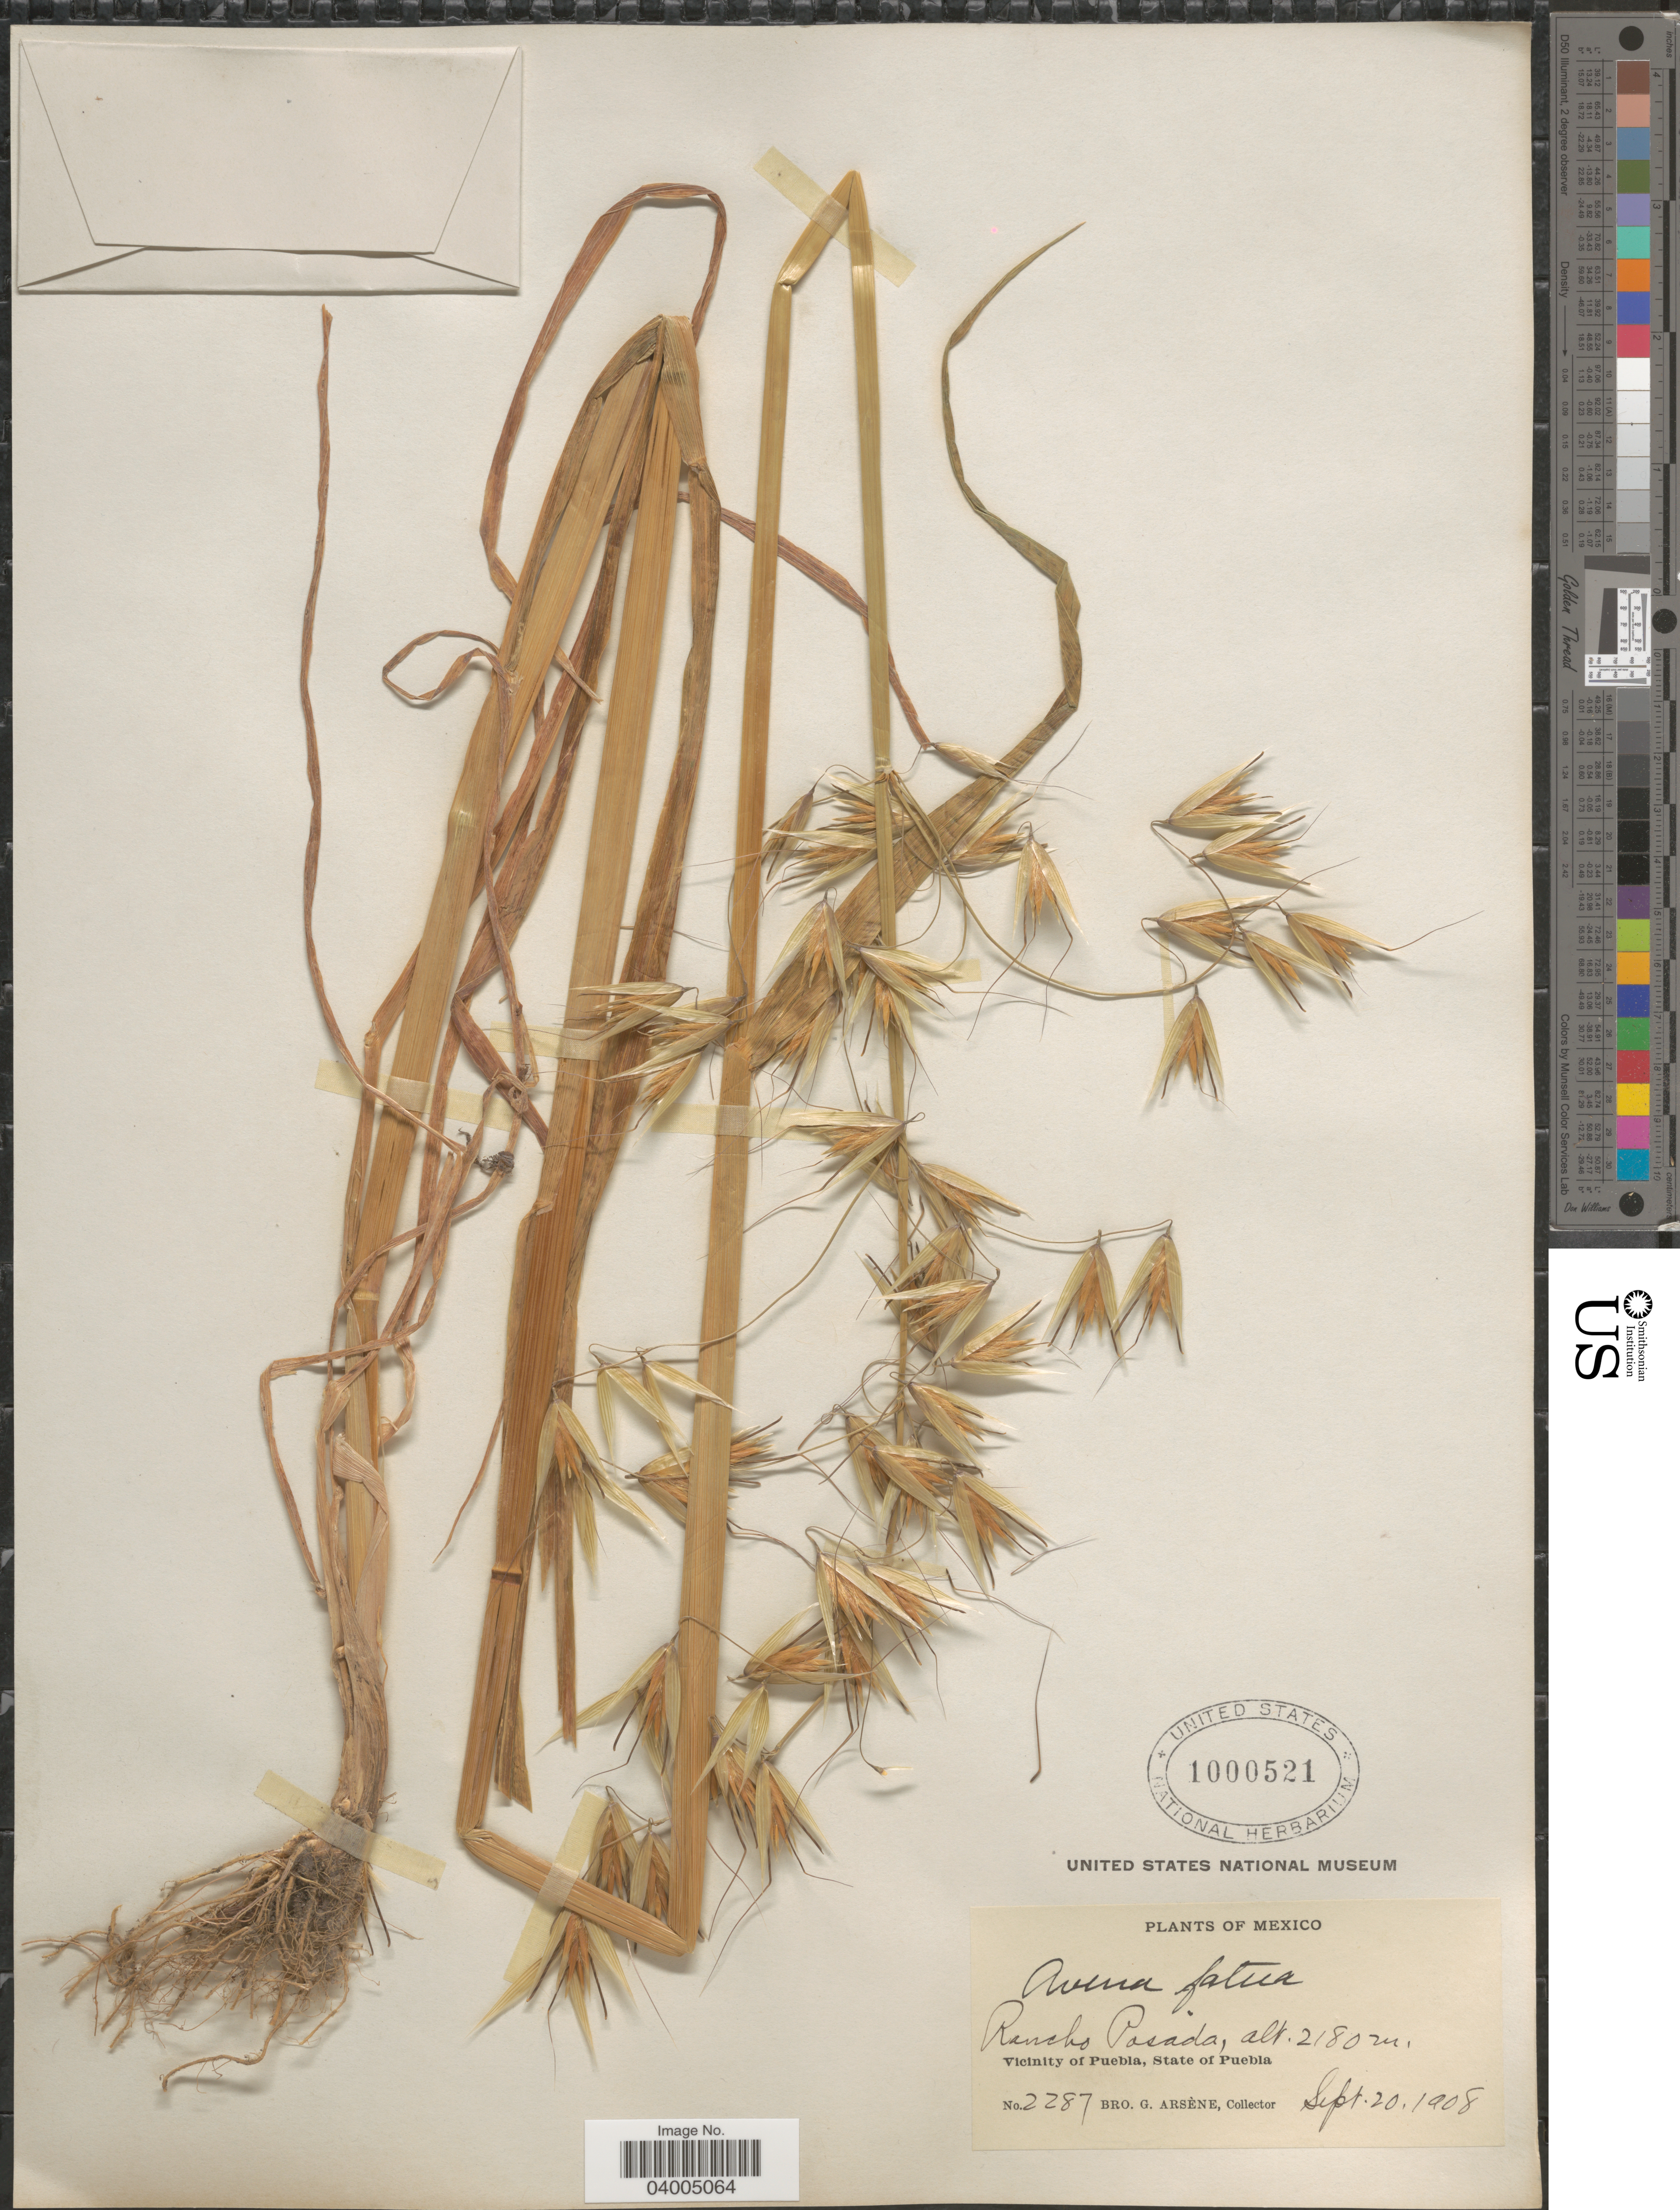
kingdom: Plantae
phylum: Tracheophyta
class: Liliopsida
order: Poales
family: Poaceae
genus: Avena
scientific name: Avena fatua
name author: L.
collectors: Bro. G. Arsène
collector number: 2287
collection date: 1908-09-20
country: Mexico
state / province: Puebla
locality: Rancho Posada. Vicinity of Puebla.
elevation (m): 2180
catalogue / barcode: US 1000521